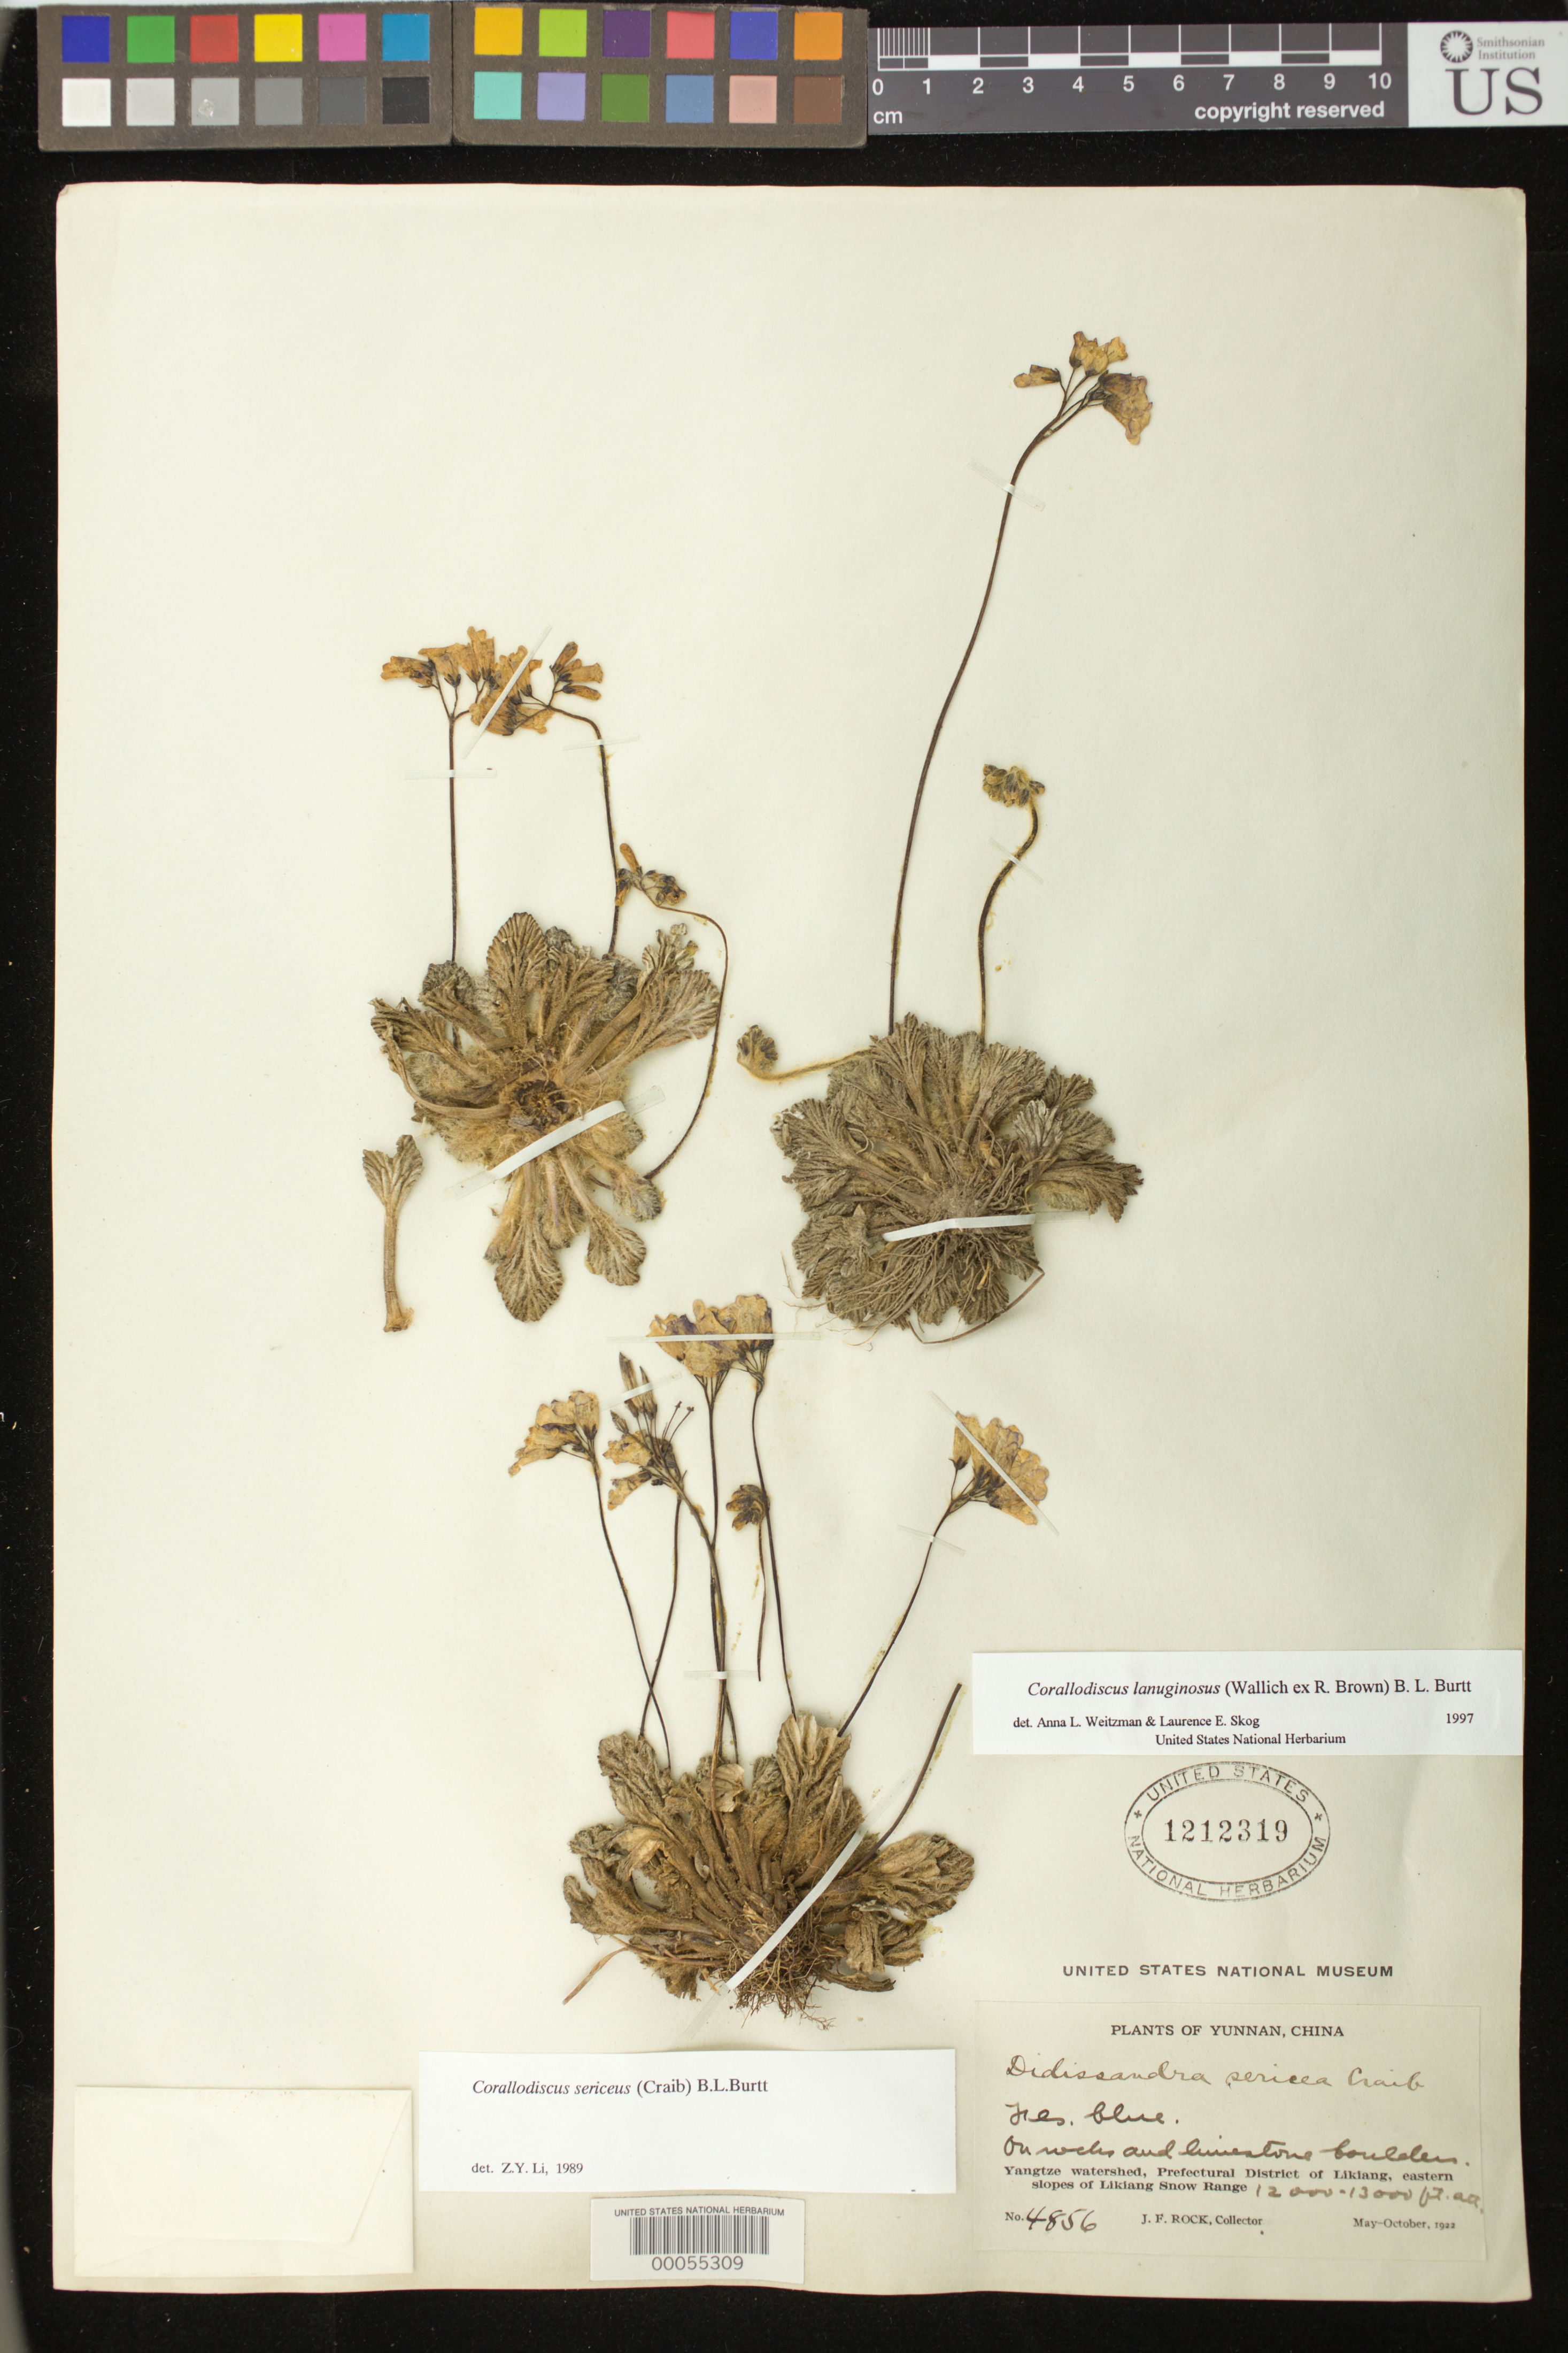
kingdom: Plantae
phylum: Tracheophyta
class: Magnoliopsida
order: Lamiales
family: Gesneriaceae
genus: Corallodiscus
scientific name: Corallodiscus sericeus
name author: (Craib) B.L. Burtt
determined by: Li, Z. Y.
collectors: J. F. Rock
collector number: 4856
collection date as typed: May-Oct 1922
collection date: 1922-05/1922-10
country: China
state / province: Yunnan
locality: Likiang dist., Yangtze watershed, eastern slopes of likiang snow range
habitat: Rocks and limestone boulders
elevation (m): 3658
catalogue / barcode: US 1212319